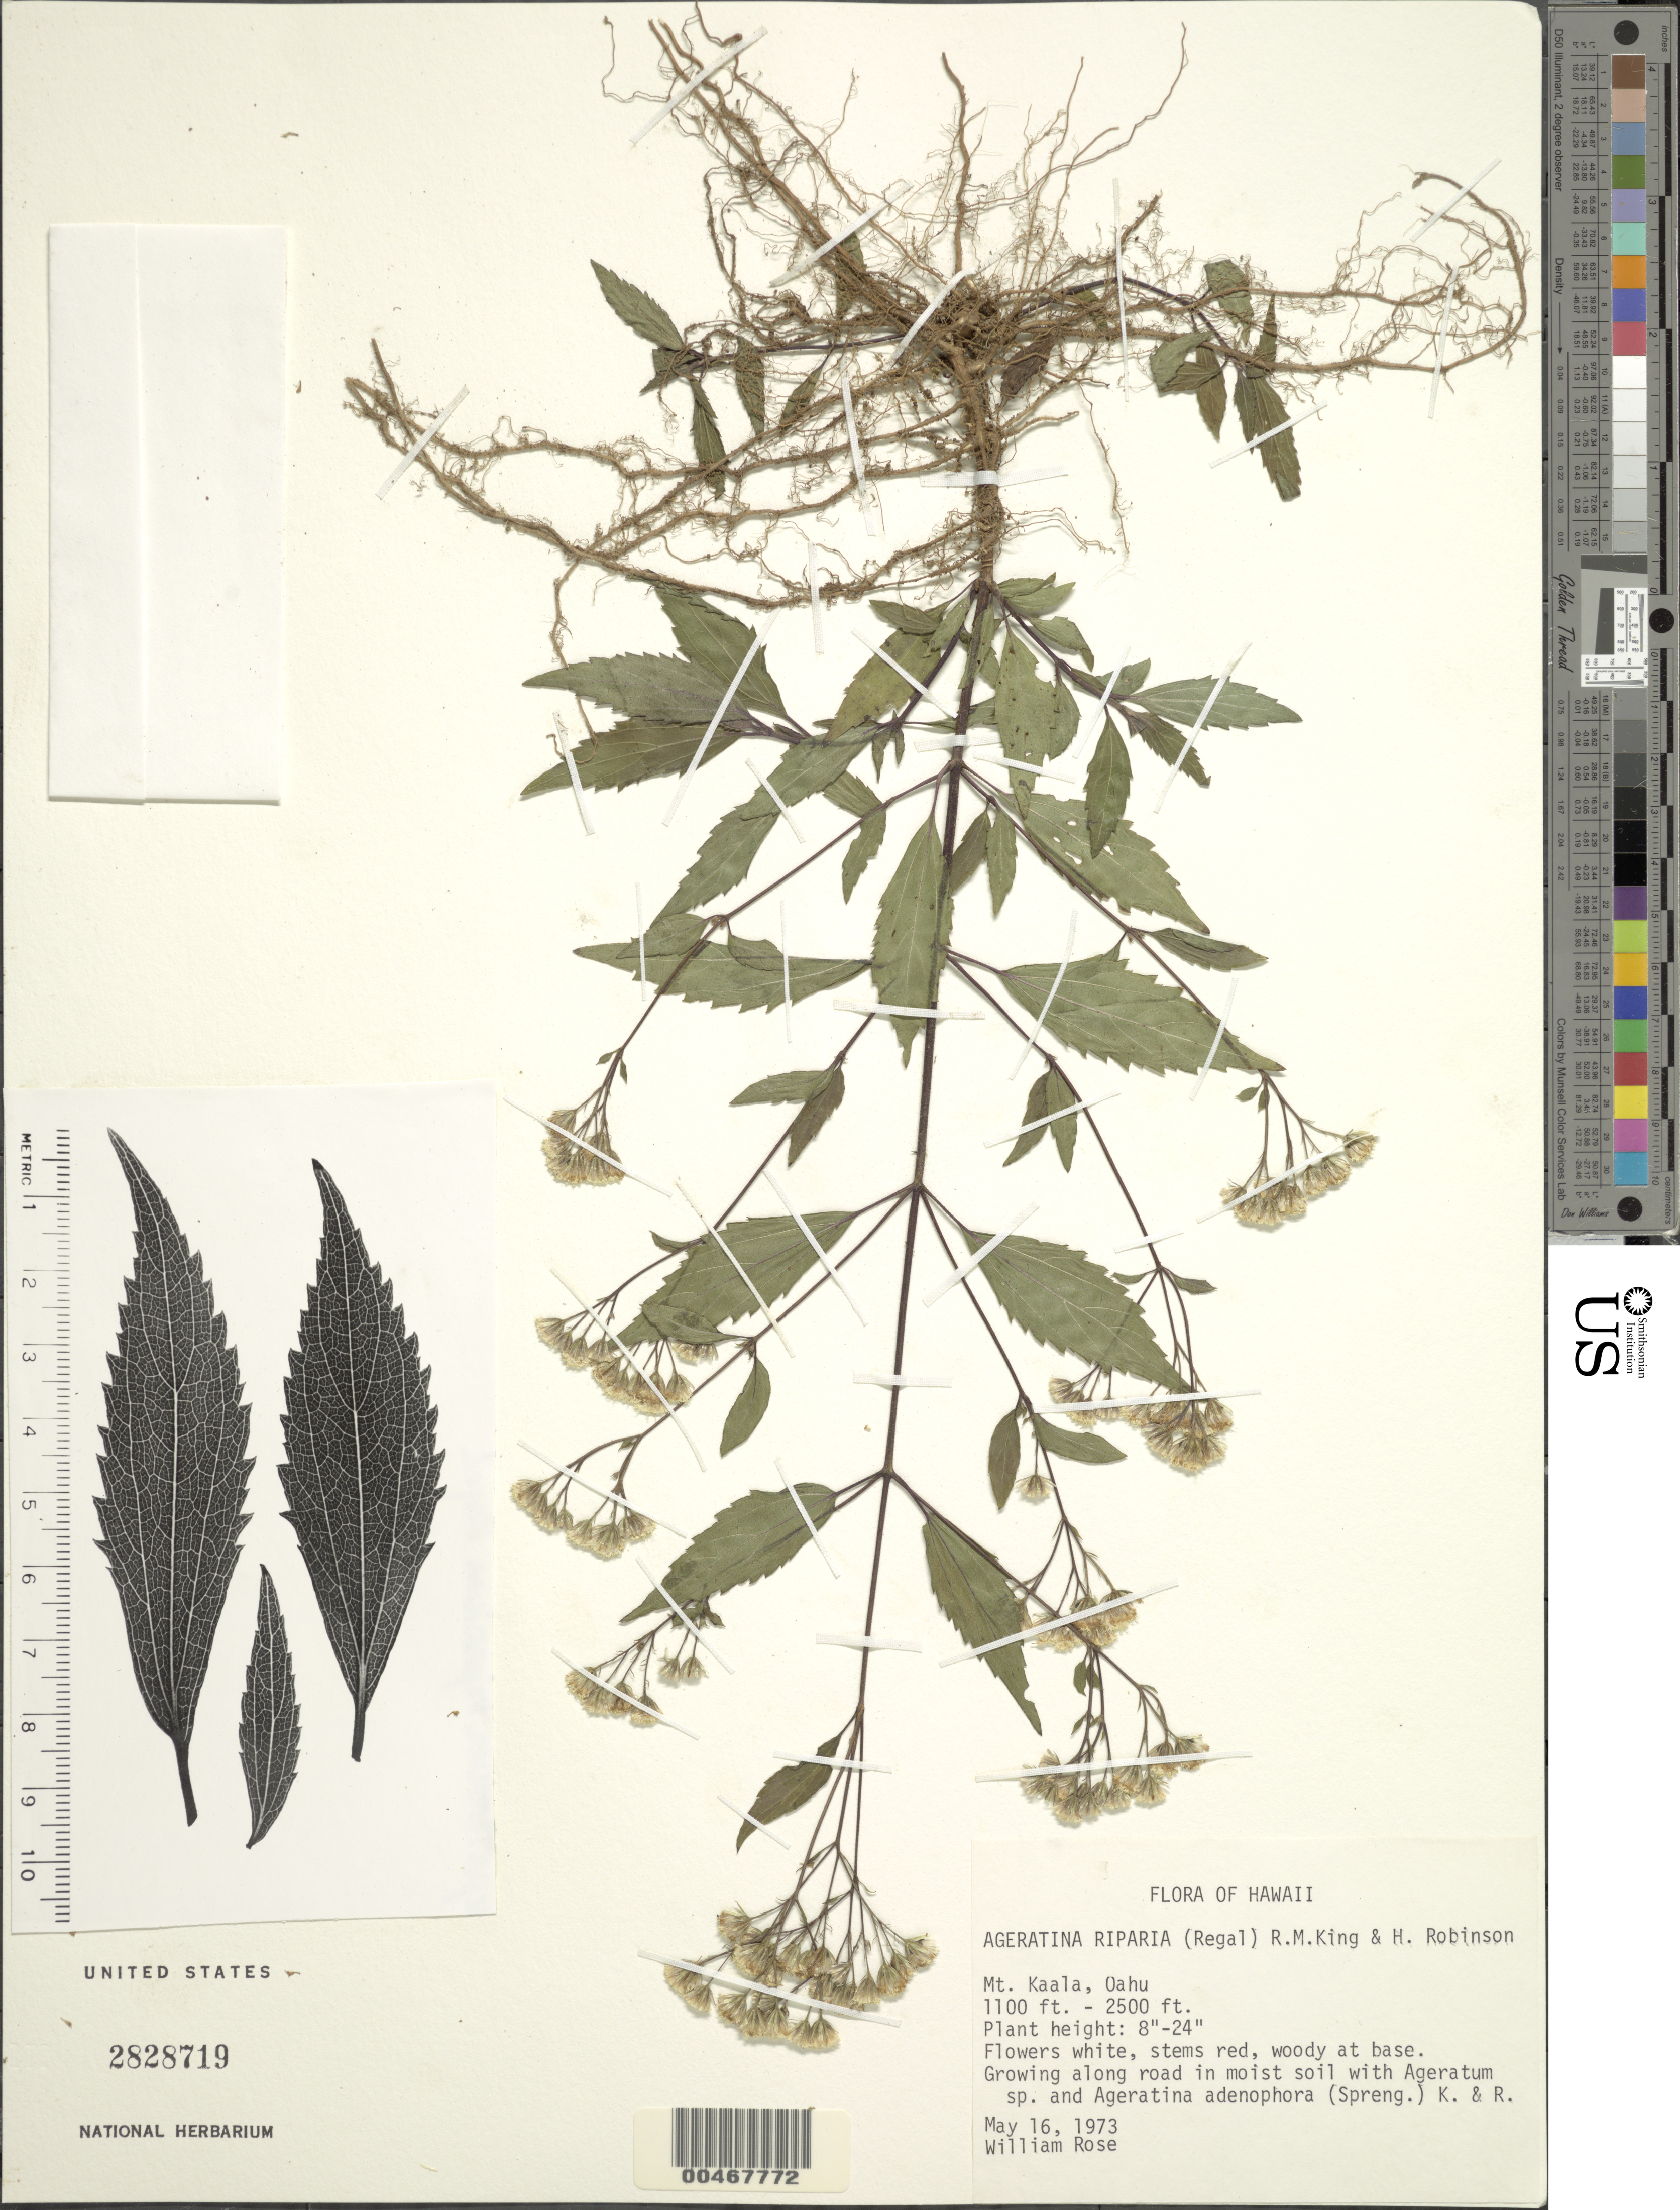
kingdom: Plantae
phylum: Tracheophyta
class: Magnoliopsida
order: Asterales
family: Asteraceae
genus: Ageratina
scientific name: Ageratina riparia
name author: (Regel) R.M. King & H. Rob.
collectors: W. E. Rose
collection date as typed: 16 May 1973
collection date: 1973-05-16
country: United States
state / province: Hawaii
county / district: Honolulu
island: Oahu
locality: Mt. Kaala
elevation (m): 335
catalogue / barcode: US 2828719